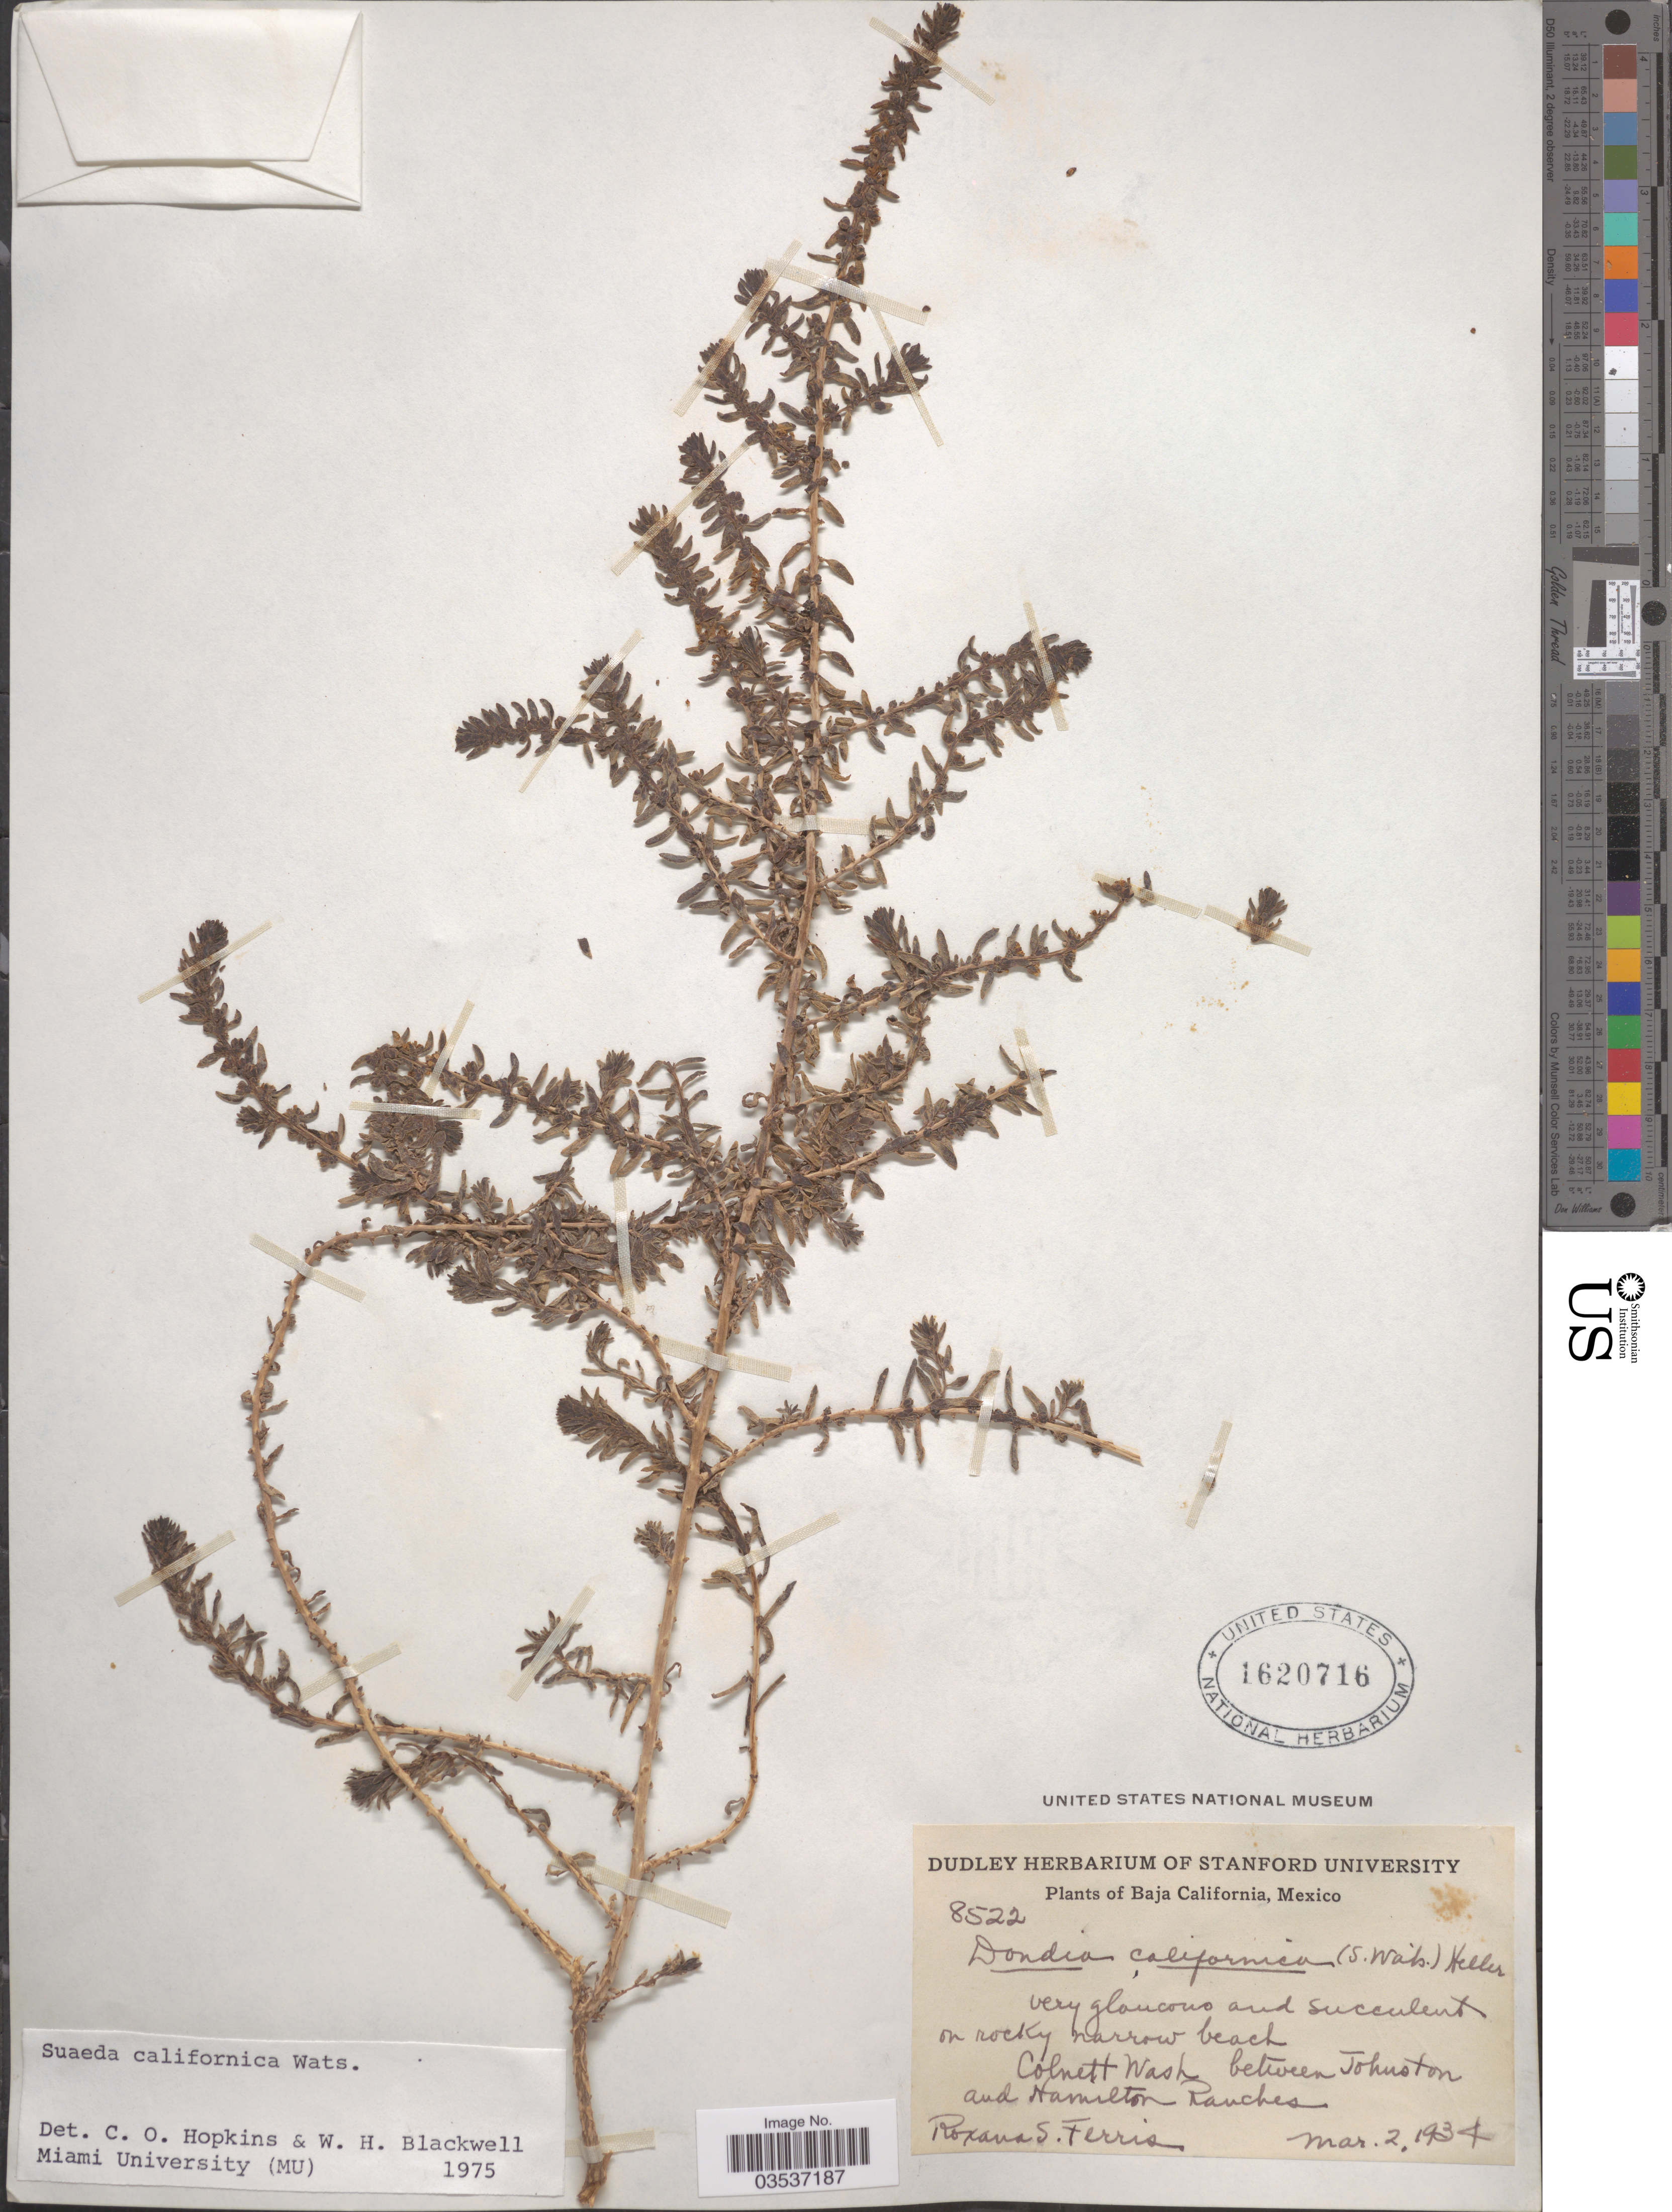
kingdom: Plantae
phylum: Tracheophyta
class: Magnoliopsida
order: Caryophyllales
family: Amaranthaceae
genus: Suaeda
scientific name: Suaeda californica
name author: S. Watson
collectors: R. S. Ferris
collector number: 8522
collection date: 1934-03-02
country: Mexico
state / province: Baja California Norte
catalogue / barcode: US 1620716